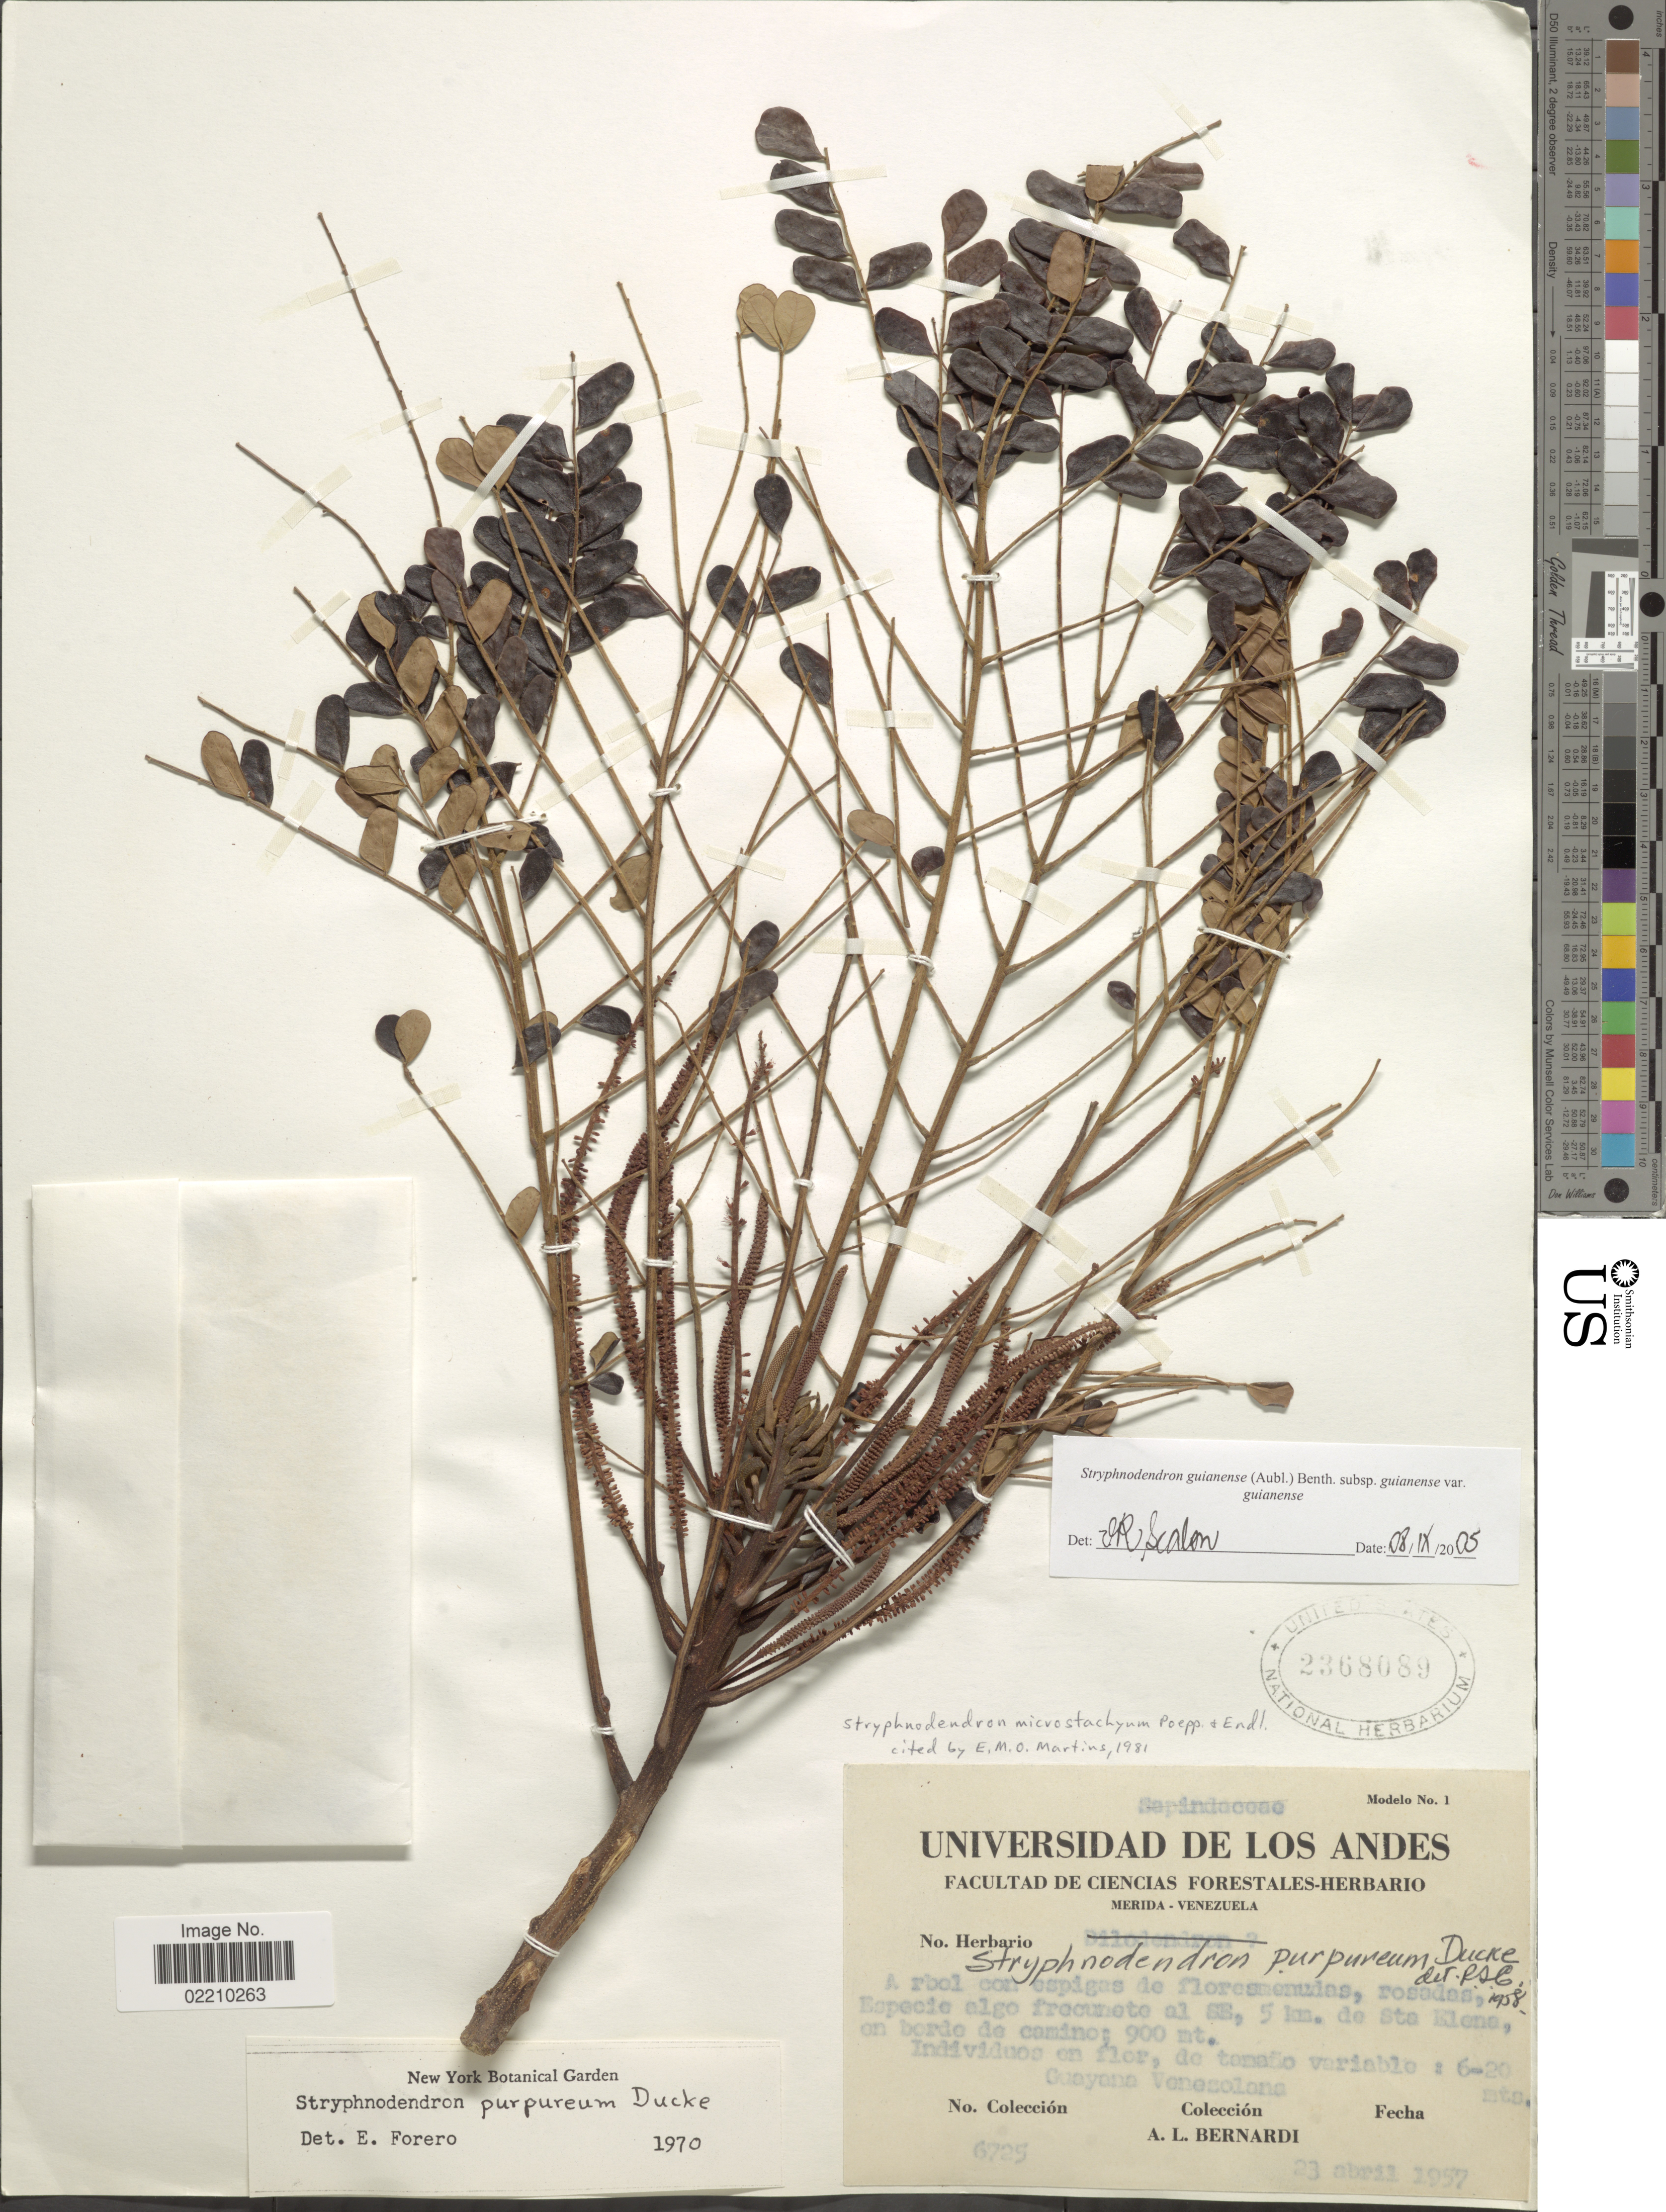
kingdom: Plantae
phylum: Tracheophyta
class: Magnoliopsida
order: Fabales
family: Fabaceae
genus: Stryphnodendron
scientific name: Stryphnodendron guianense subsp. guianense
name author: (Aubl.) Benth.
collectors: A. L. Bernardi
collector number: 6725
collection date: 1957-04-23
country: Venezuela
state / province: Mérida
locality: Espacio algo frecumoto al SE, 5 km. de Sta Klena on borde de camino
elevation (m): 900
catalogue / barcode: US 2368089